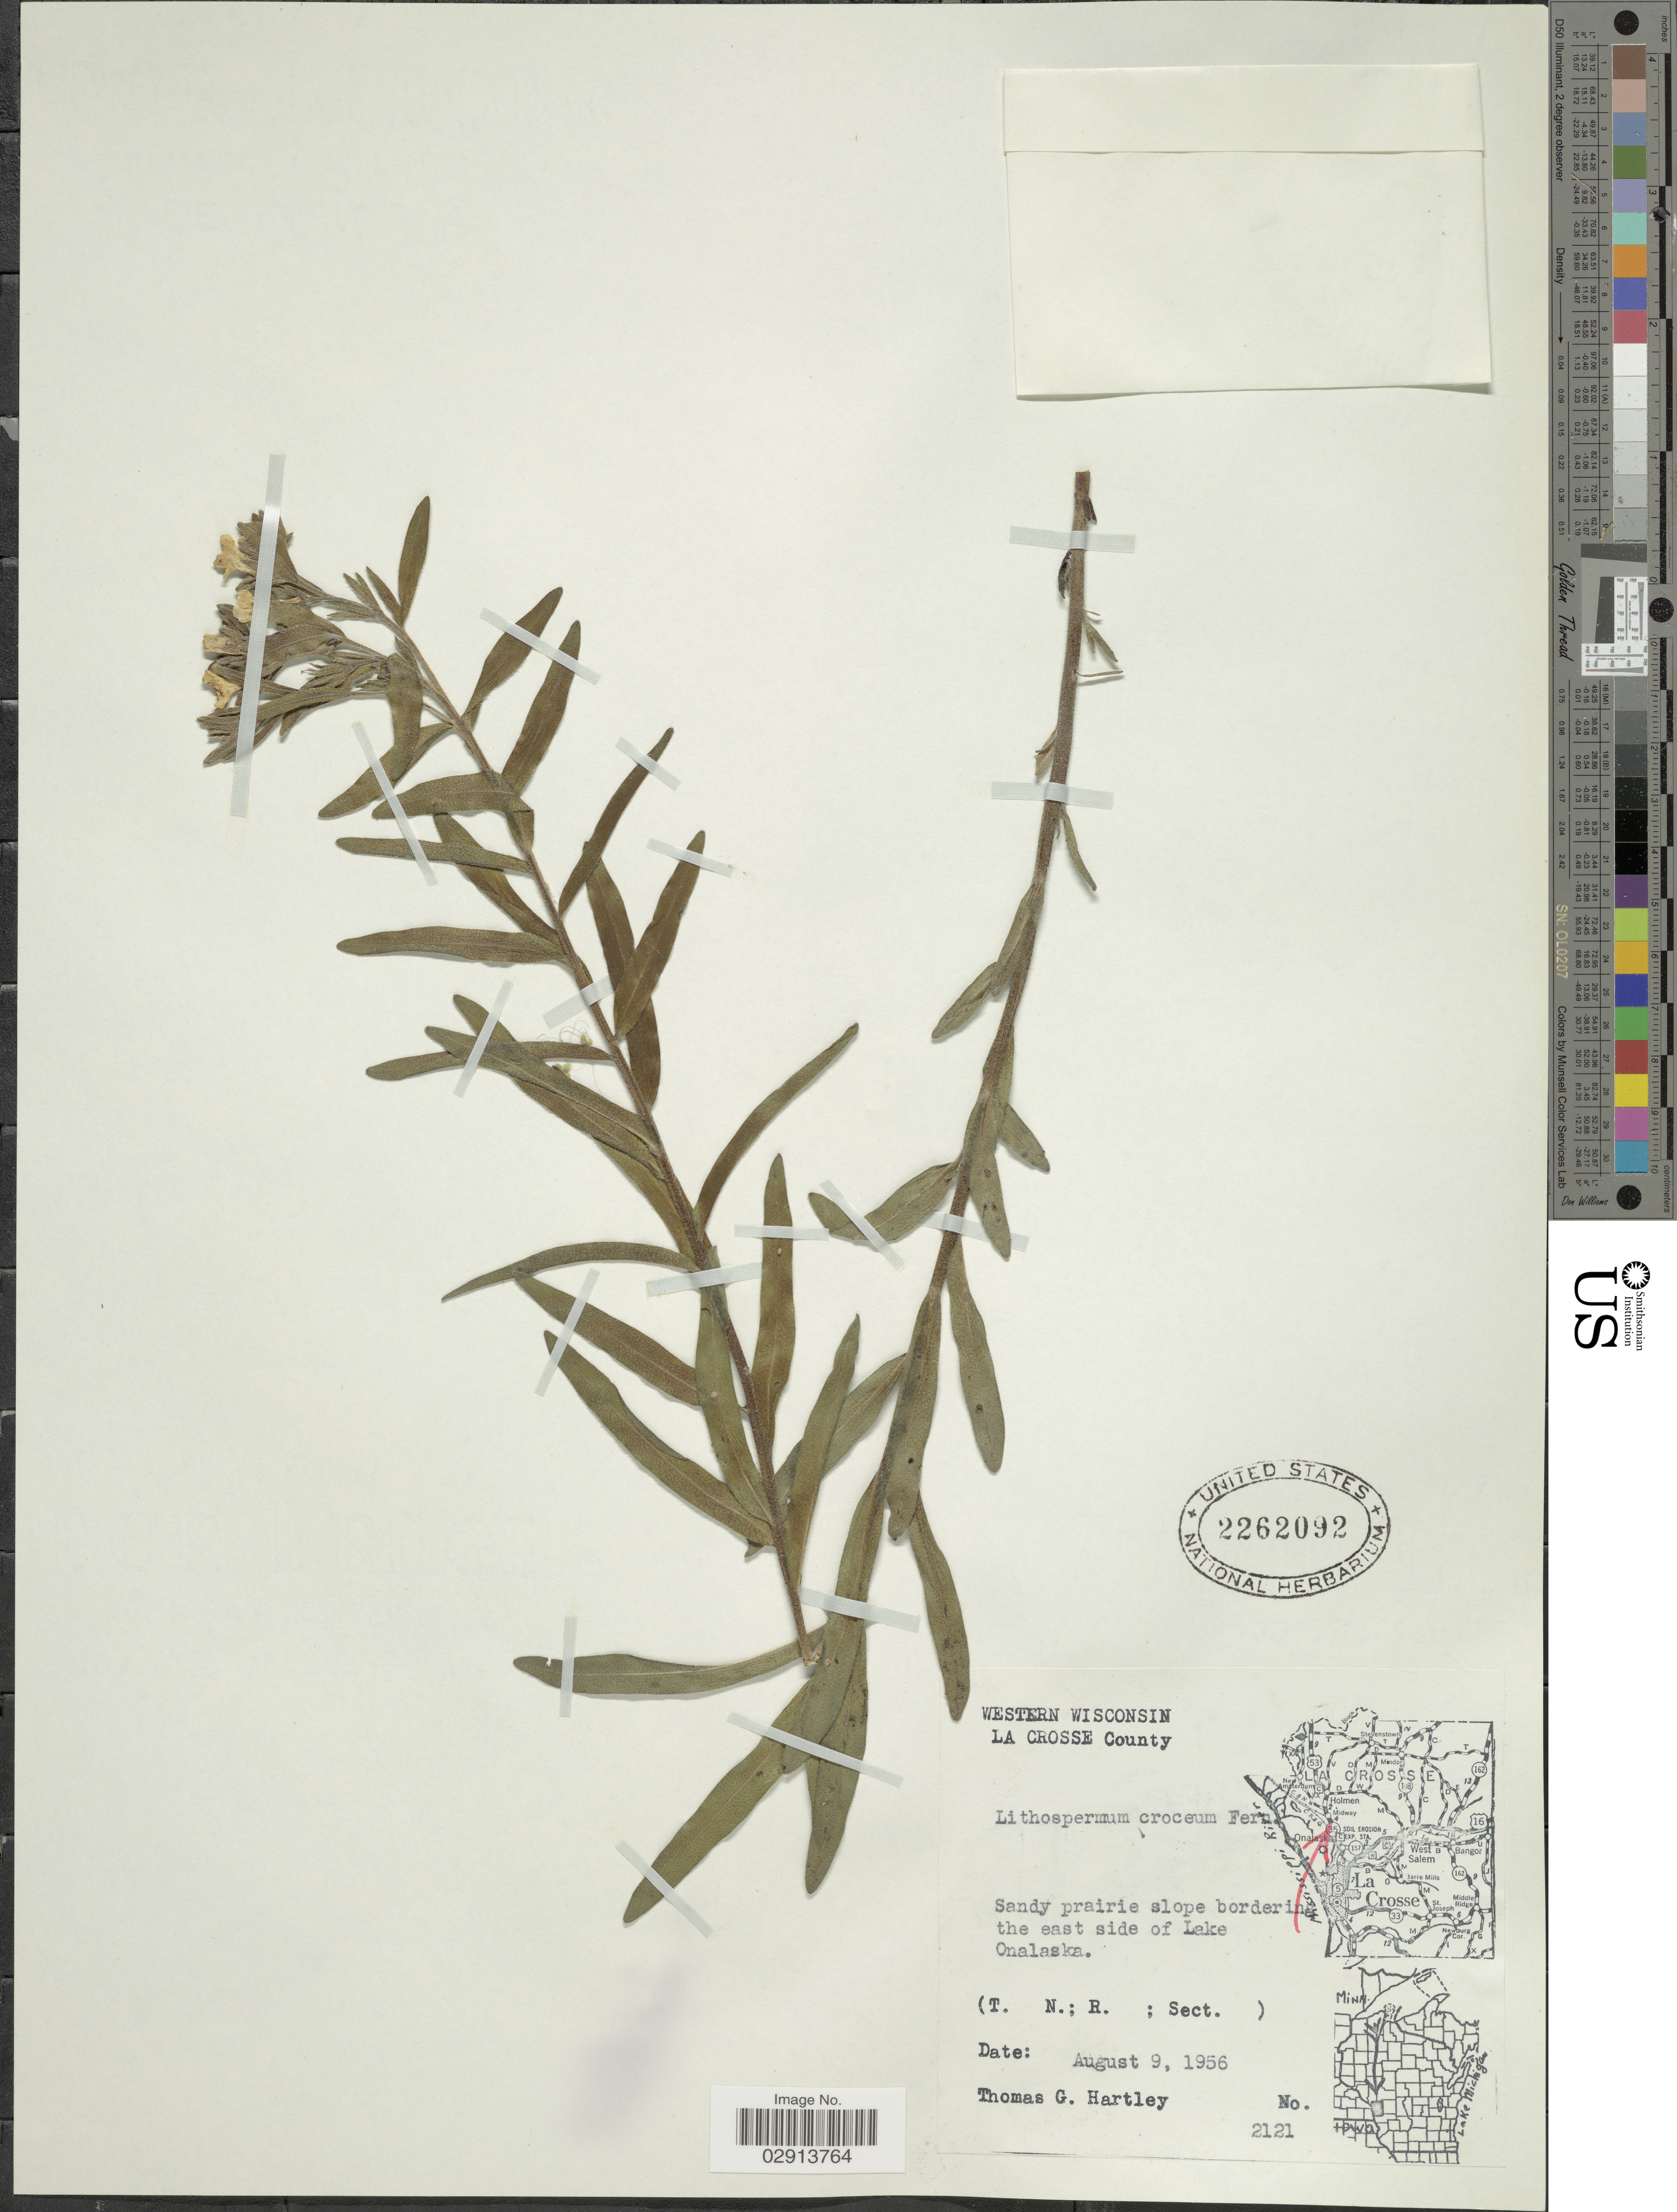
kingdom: Plantae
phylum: Tracheophyta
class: Magnoliopsida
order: Boraginales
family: Boraginaceae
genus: Lithospermum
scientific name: Lithospermum caroliniense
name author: (J.F. Gmel.) MacMill.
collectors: T. G. Hartley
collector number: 2121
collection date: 1956-08-09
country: United States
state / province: Wisconsin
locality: Western Wisconsin. La Grosse County. Sandy prairie slope bordering the east side of Lake Onalaska.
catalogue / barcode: US 2262092